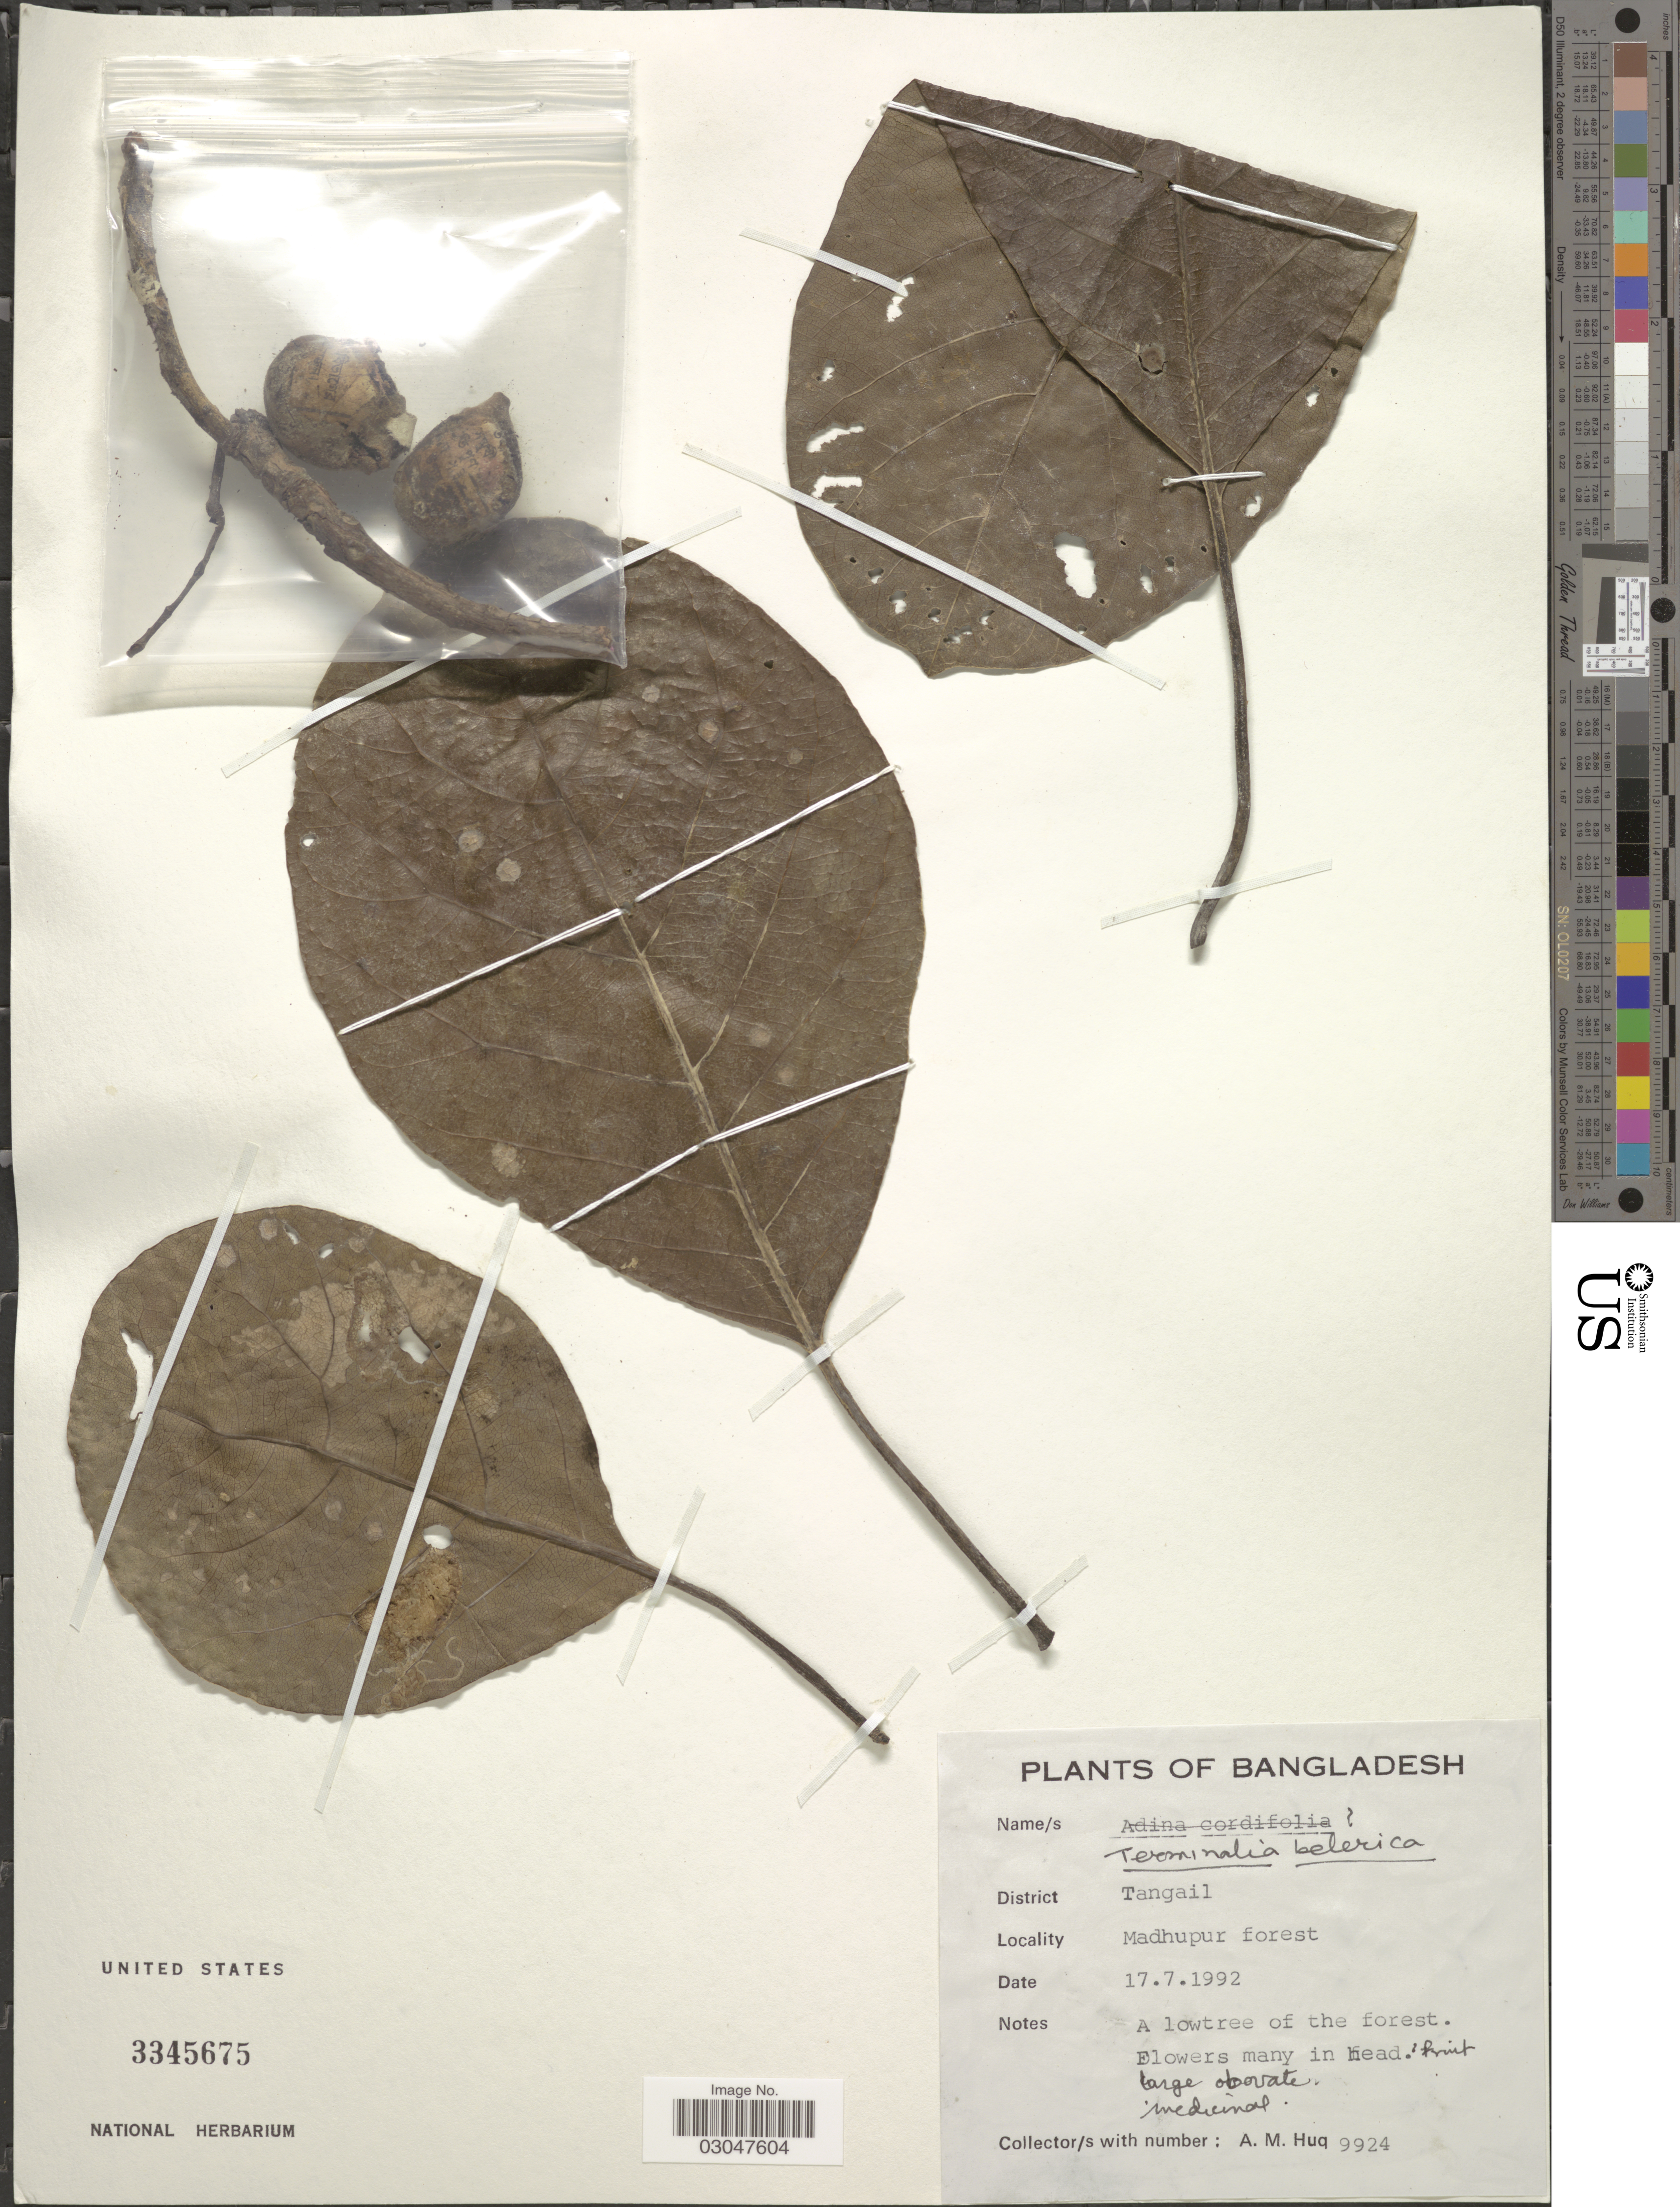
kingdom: Plantae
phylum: Tracheophyta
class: Magnoliopsida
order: Myrtales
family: Combretaceae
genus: Terminalia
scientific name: Terminalia bellirica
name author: (Gaertn.) Roxb.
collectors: A. M. Huq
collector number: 9924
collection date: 1992-07-17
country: Bangladesh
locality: District Tangail. Madhupur forest.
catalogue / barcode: US 3345675